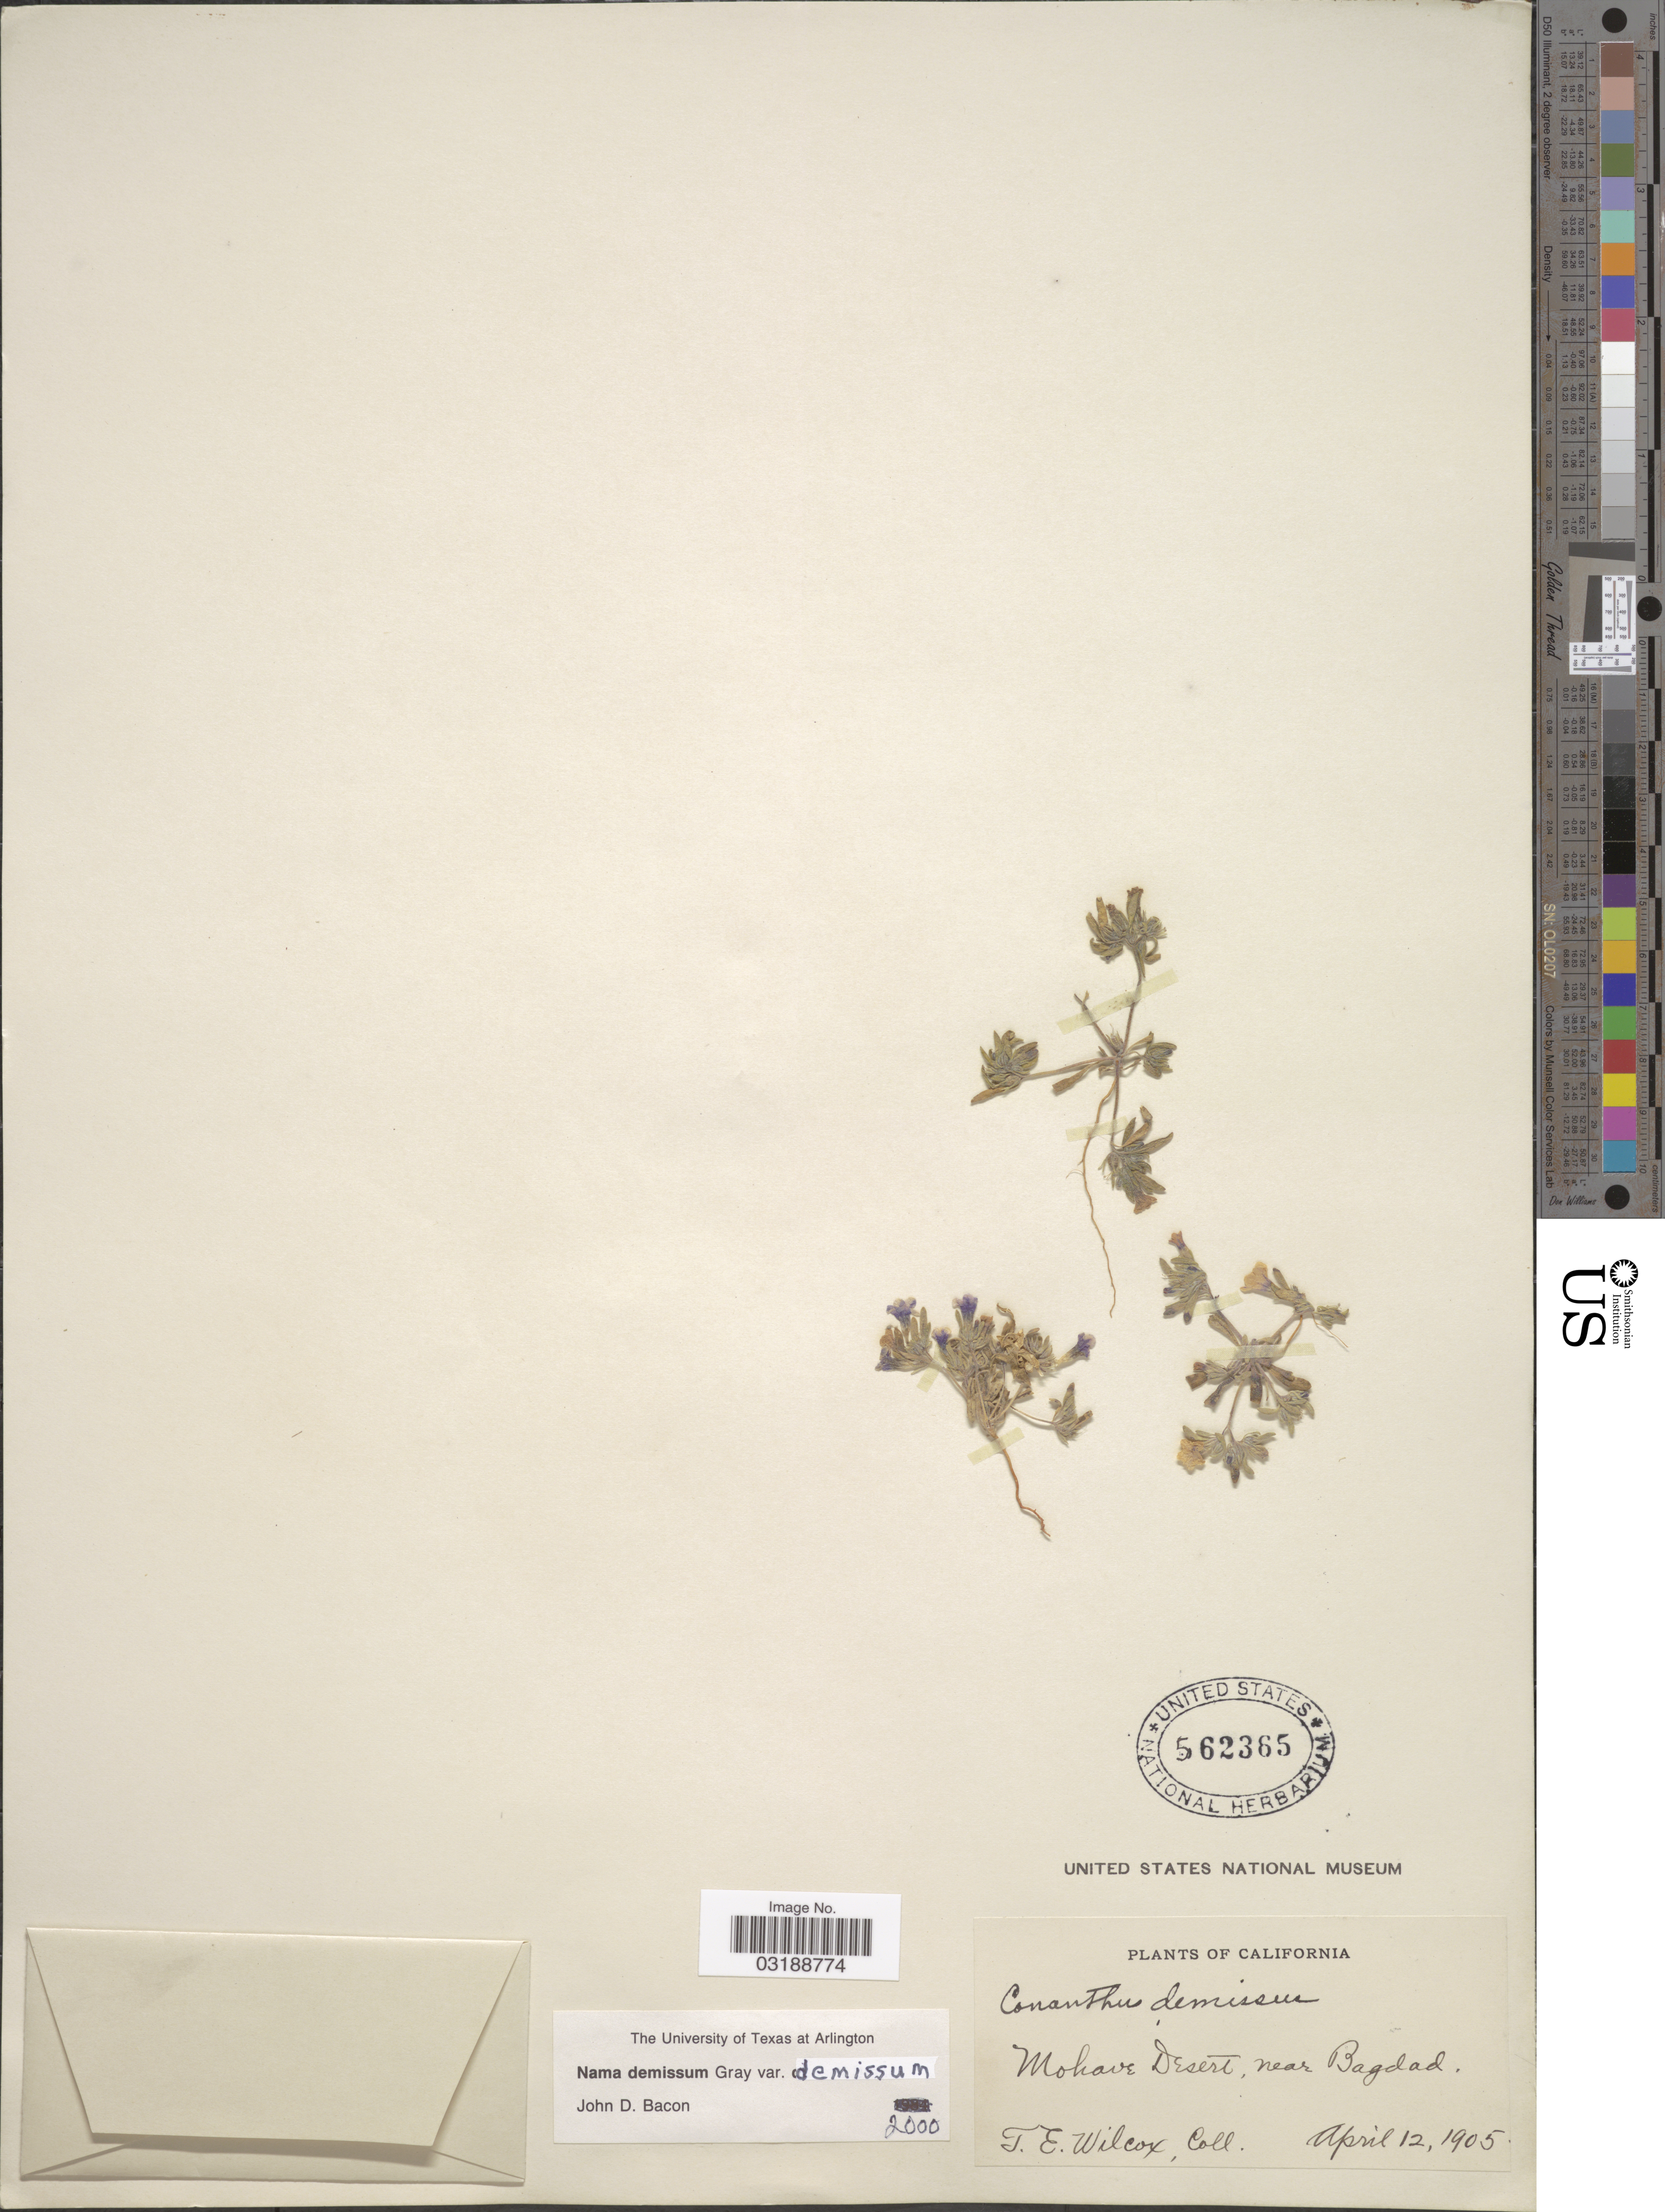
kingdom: Plantae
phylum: Tracheophyta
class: Magnoliopsida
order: Boraginales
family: Namaceae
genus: Nama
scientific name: Nama demissa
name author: A. Gray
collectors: T. E. Wilcox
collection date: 1905-04-12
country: United States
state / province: California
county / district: Kern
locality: Mohave Desert, near Bagdad.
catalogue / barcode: US 562365